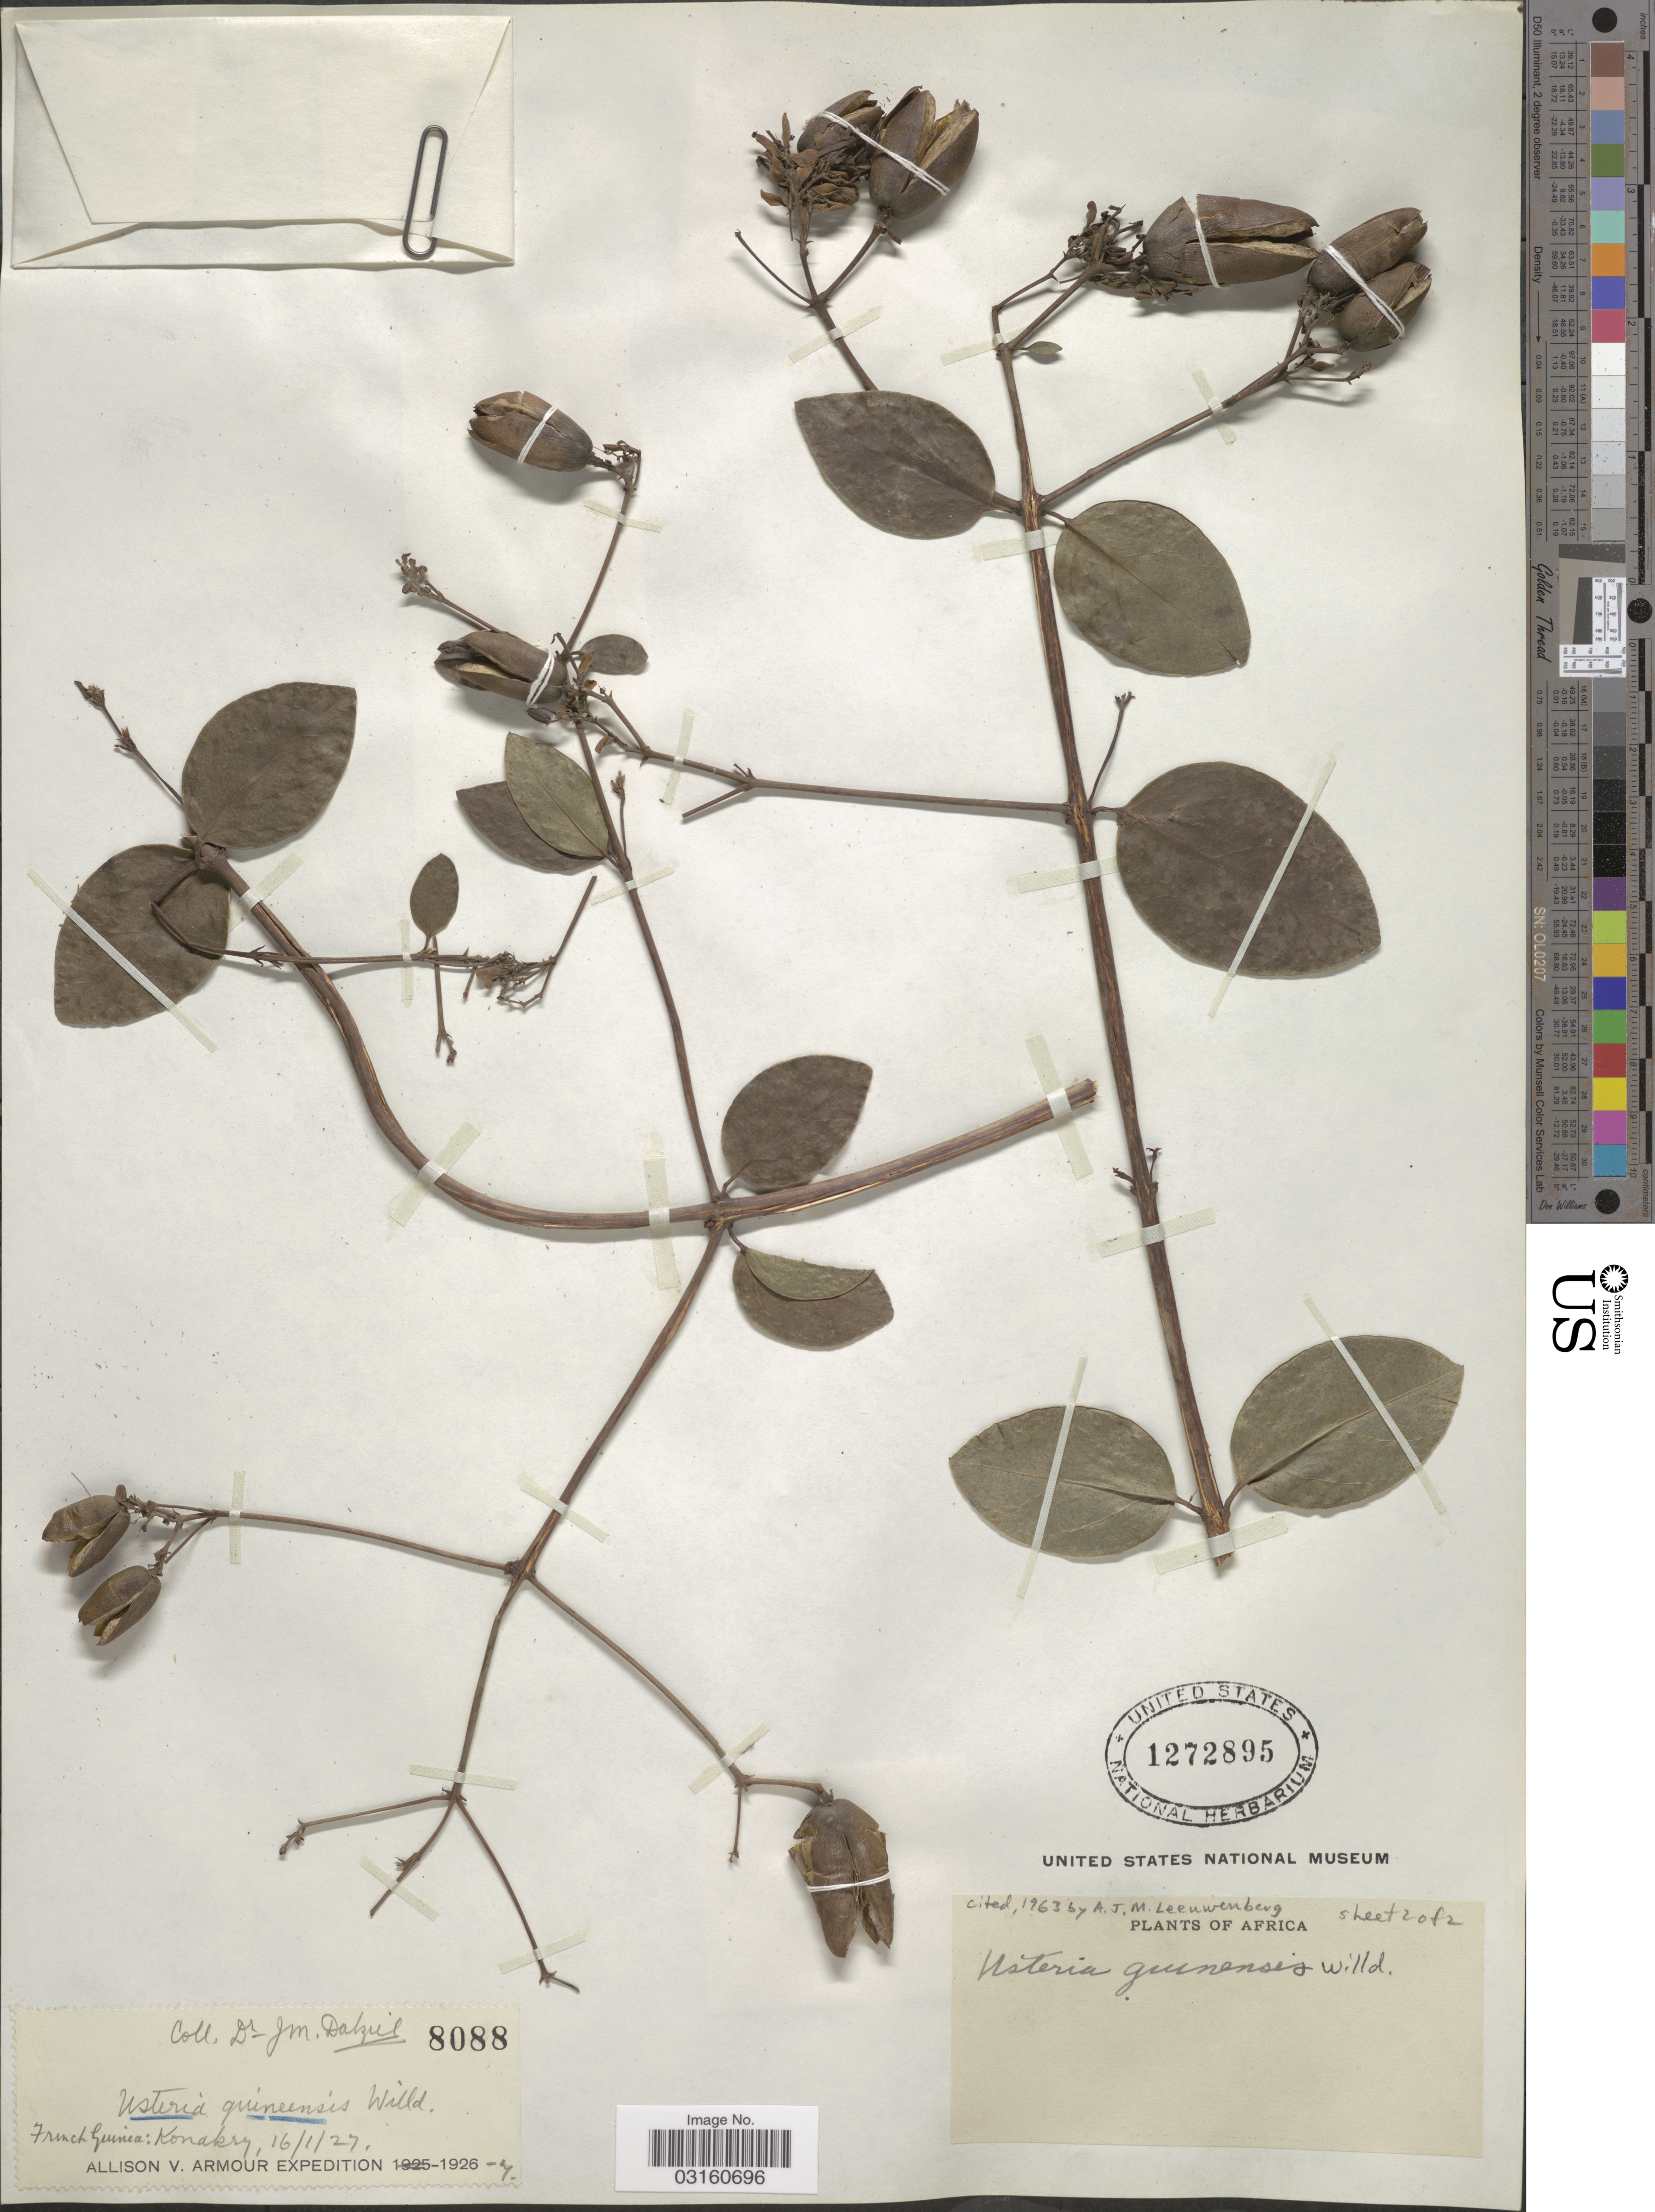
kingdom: Plantae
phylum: Tracheophyta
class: Magnoliopsida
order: Gentianales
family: Loganiaceae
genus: Usteria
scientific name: Usteria guineensis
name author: Willd.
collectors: J. Dalziel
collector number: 8088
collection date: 1927-01-16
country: Guinea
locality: Konakry.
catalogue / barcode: US 1272895